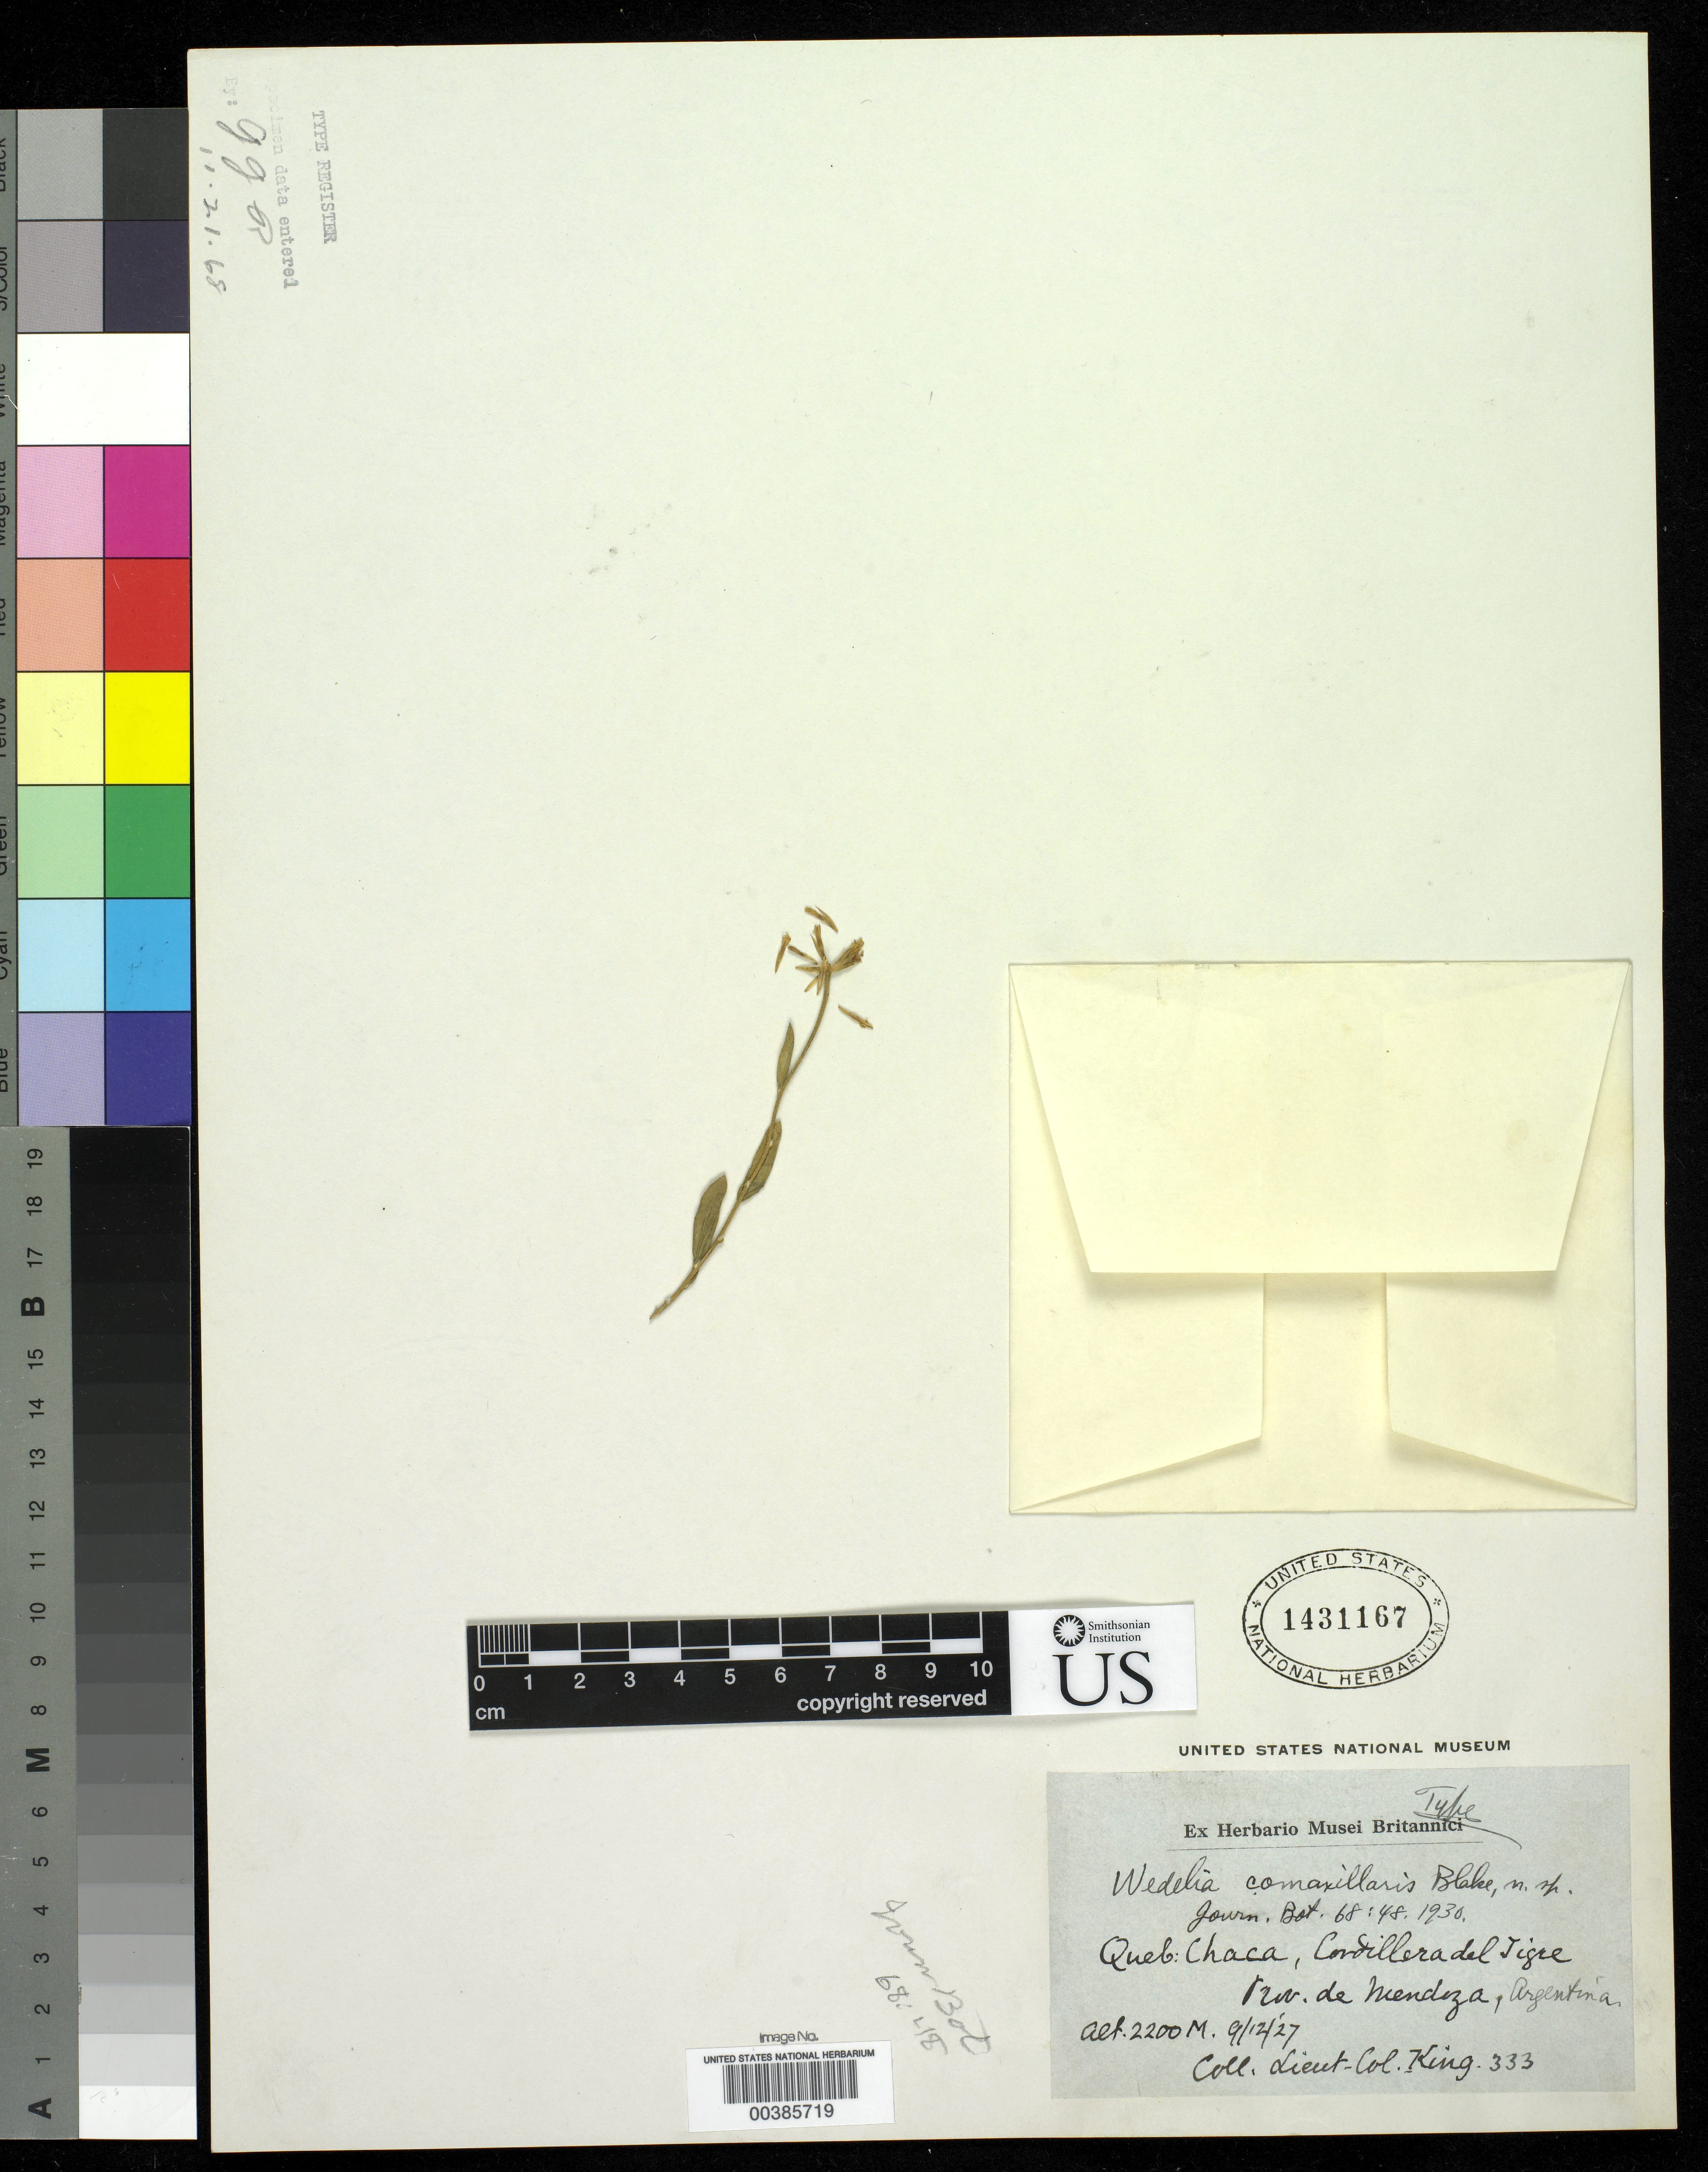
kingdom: Plantae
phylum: Tracheophyta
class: Magnoliopsida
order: Asterales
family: Asteraceae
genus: Wedelia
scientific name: Wedelia comaxillaris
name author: S.F. Blake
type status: Type Fragment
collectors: R. M. King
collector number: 333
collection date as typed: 12 Sep 1927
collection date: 1927-09-12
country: Argentina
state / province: Mendoza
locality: Chaca, Cordillera del Tigre.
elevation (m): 2200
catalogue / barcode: US 1431167